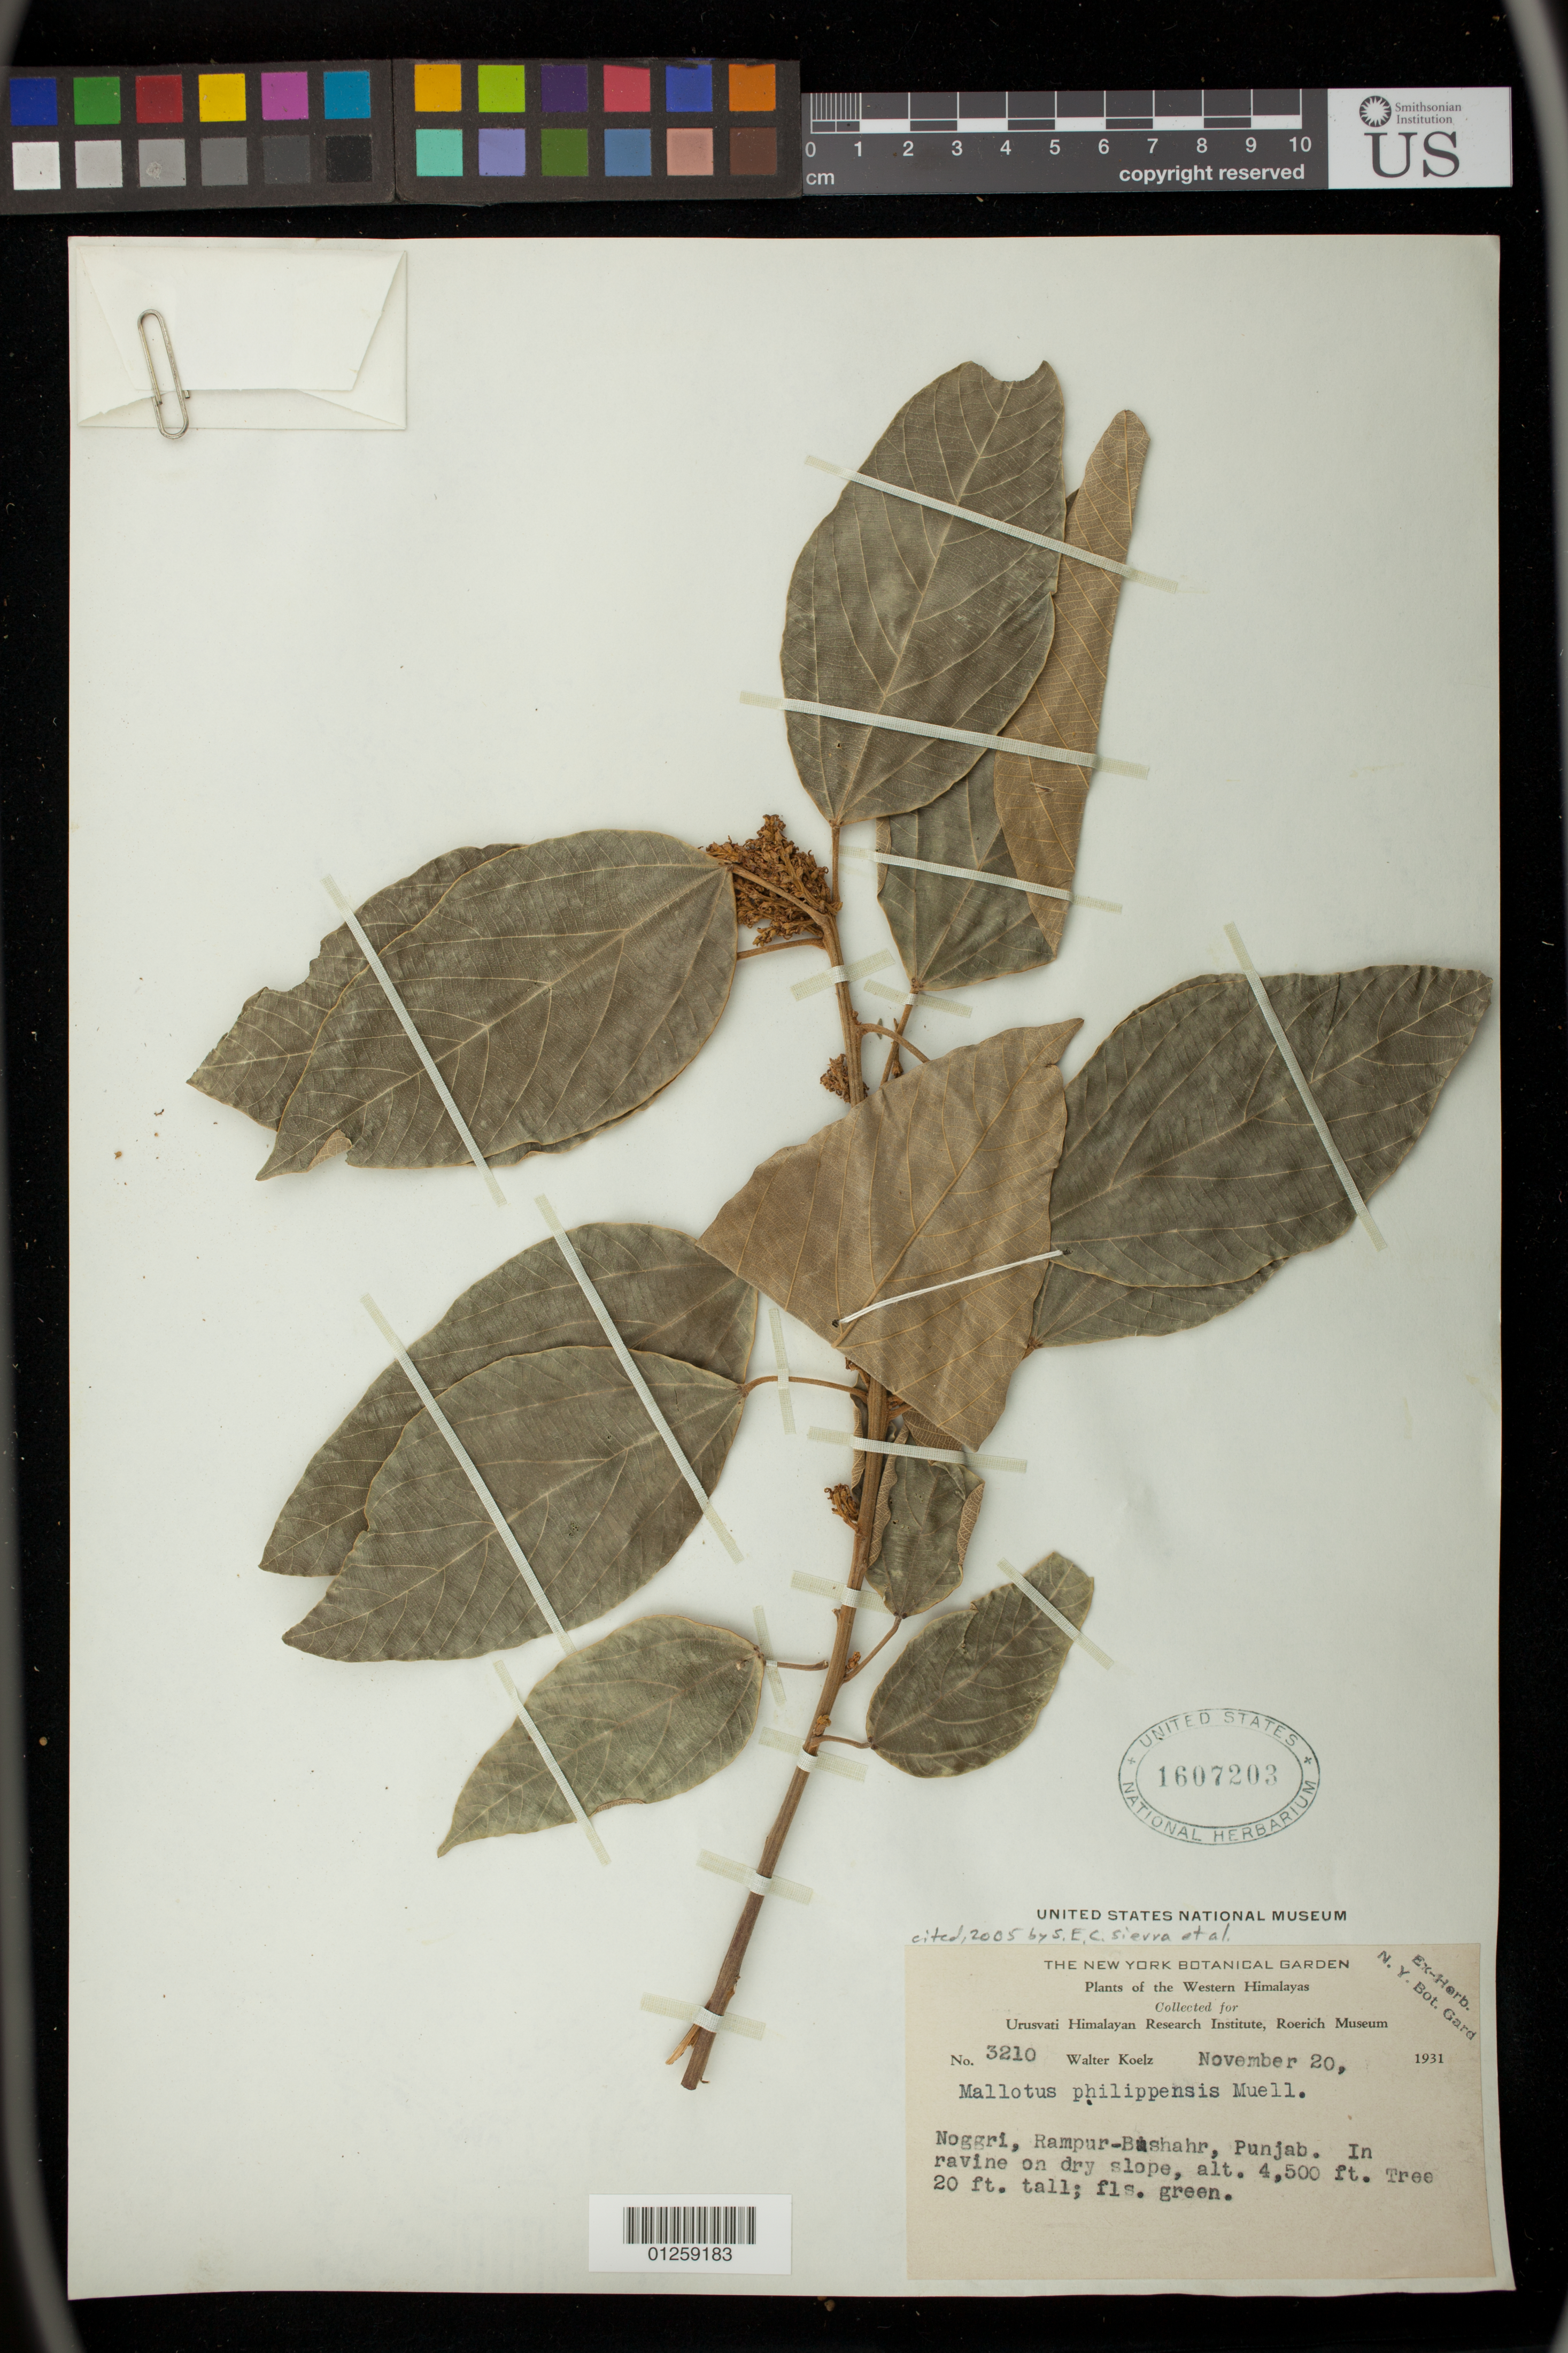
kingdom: Plantae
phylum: Tracheophyta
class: Magnoliopsida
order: Malpighiales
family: Euphorbiaceae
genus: Mallotus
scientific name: Mallotus philippensis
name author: (Lam.) Müll. Arg.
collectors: W. N. Koelz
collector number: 3210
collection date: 1931-11-20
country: India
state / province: Himachal Pradesh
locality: Noggri, Rampur-Bushahr, Punjab. Western Himalayas.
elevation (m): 1372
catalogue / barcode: US 1607203